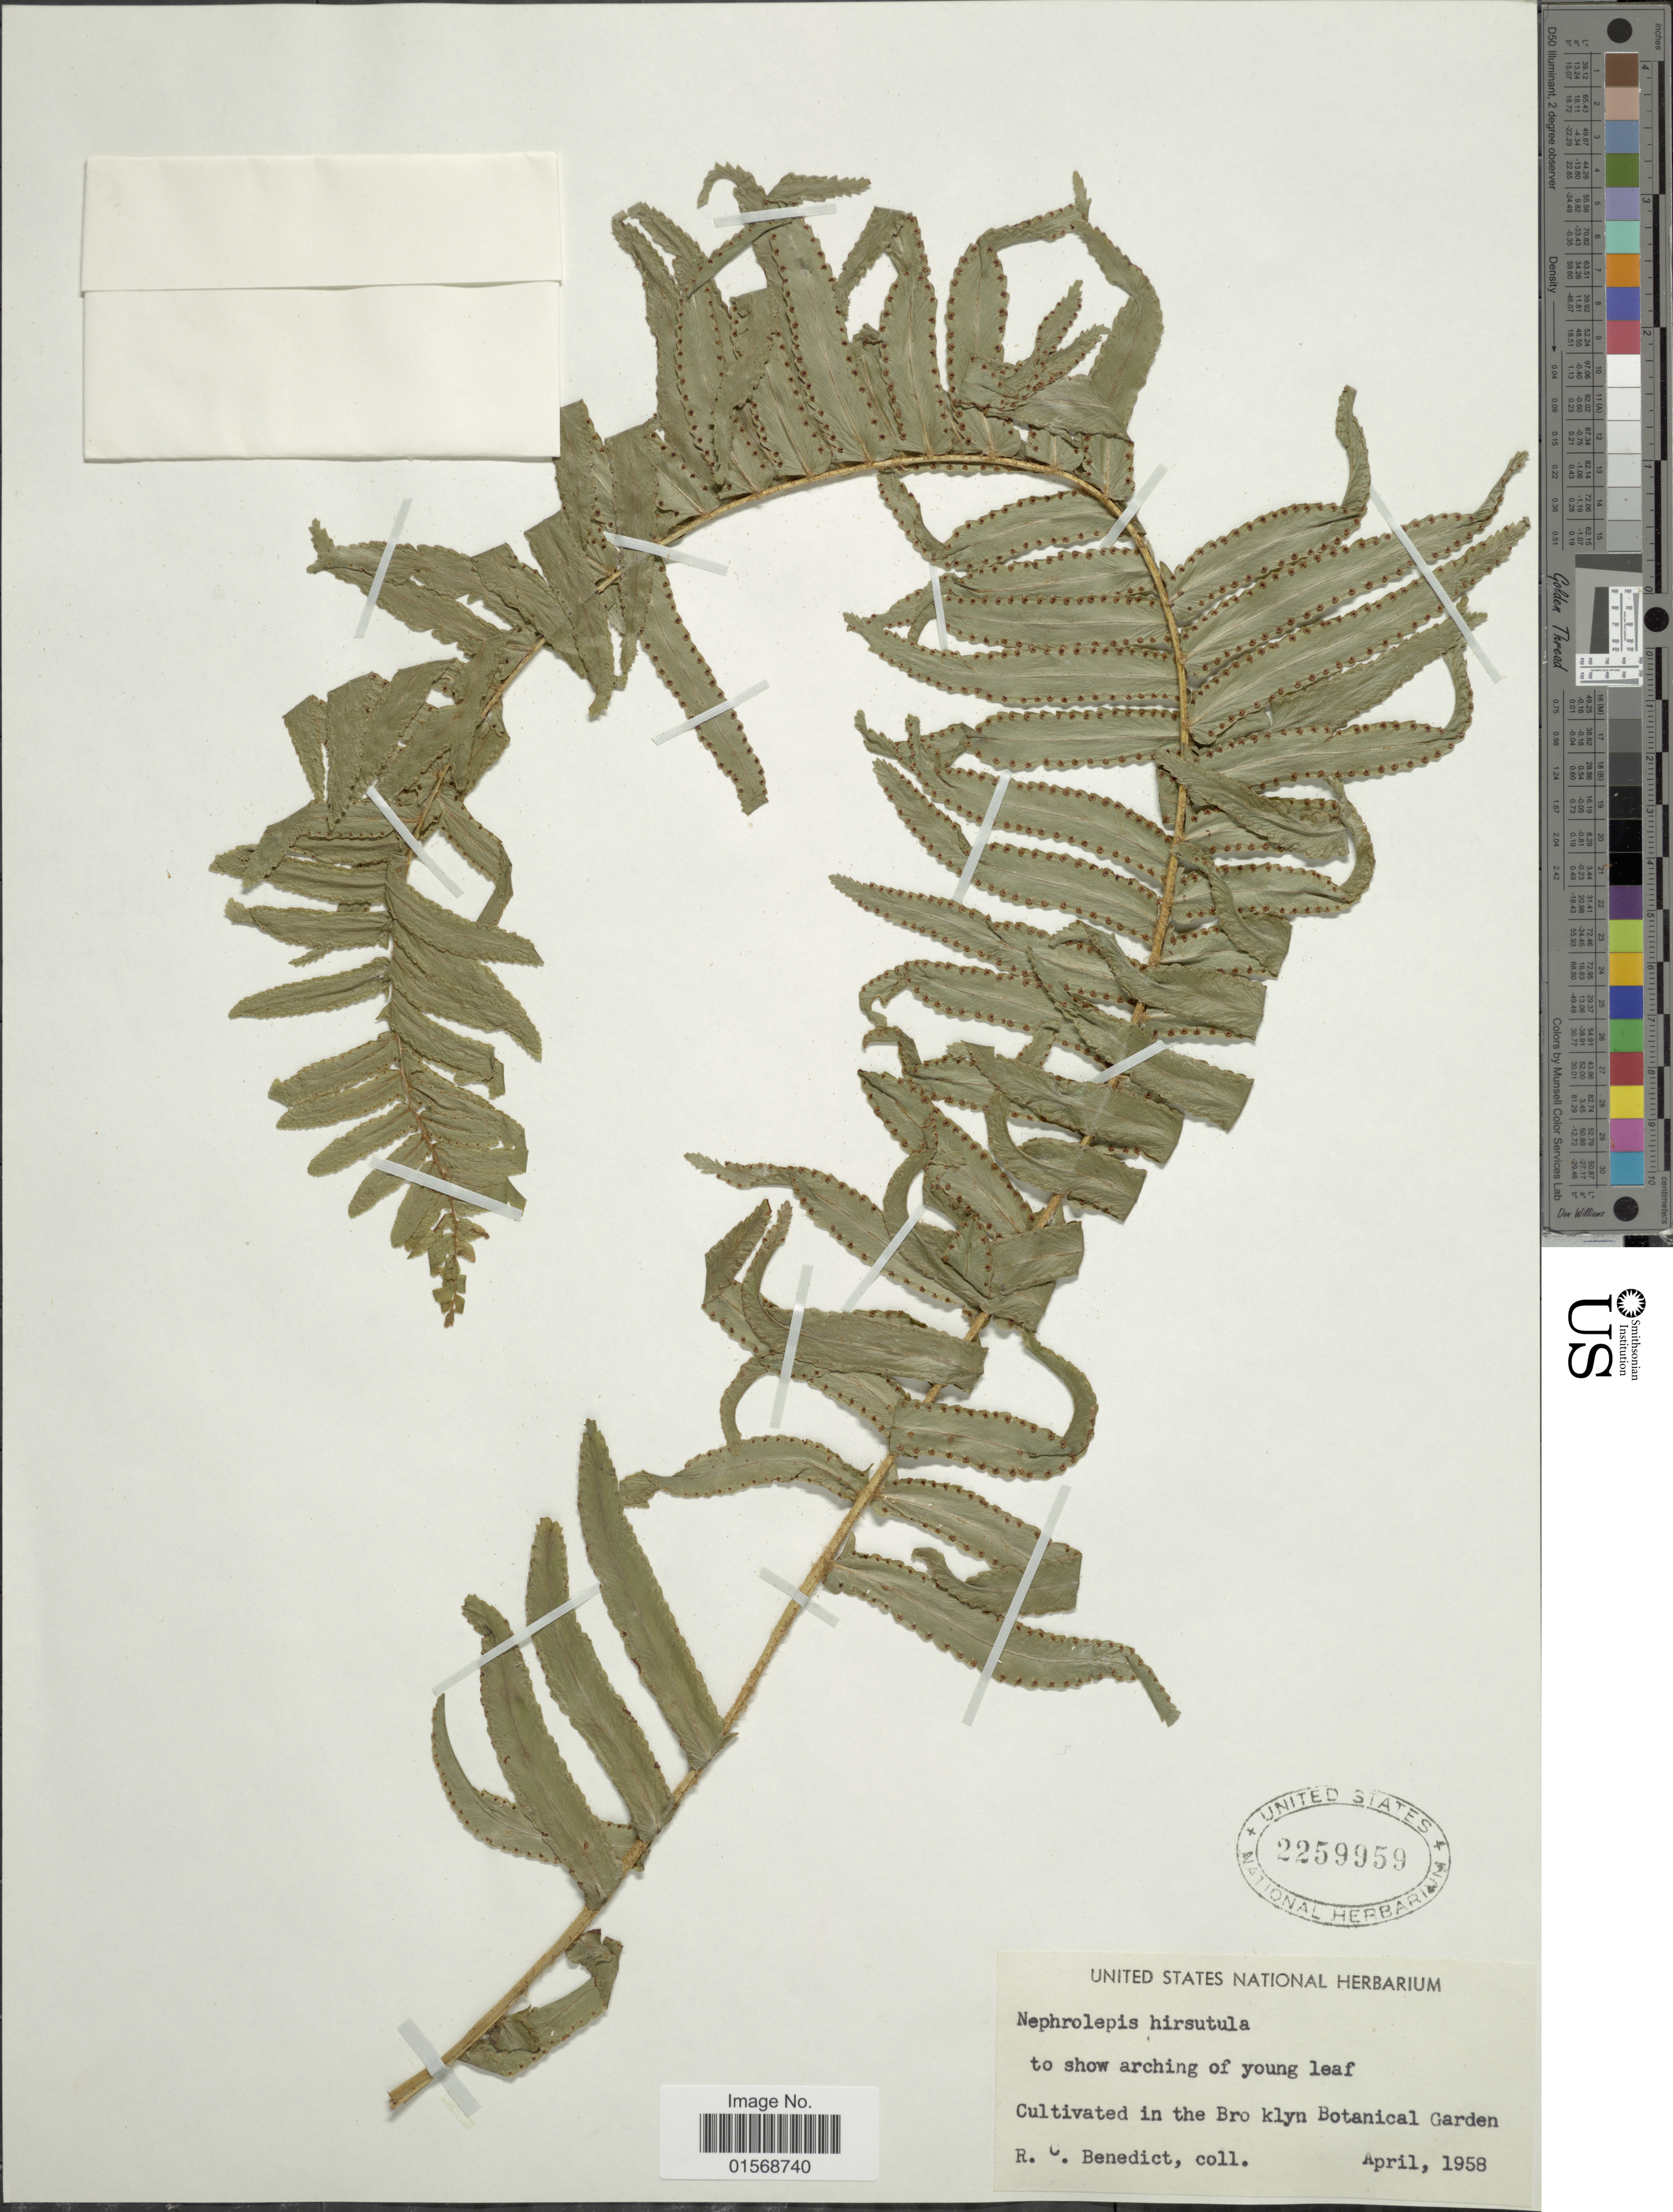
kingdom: Plantae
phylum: Tracheophyta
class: Polypodiopsida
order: Polypodiales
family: Nephrolepidaceae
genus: Nephrolepis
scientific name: Nephrolepis multiflora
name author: (Roxb.) F.M. Jarrett ex C.V. Morton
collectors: R. C. Benedict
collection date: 1958-04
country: United States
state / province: New York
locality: Brooklyn Botanical Garden.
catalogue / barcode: US 2259959